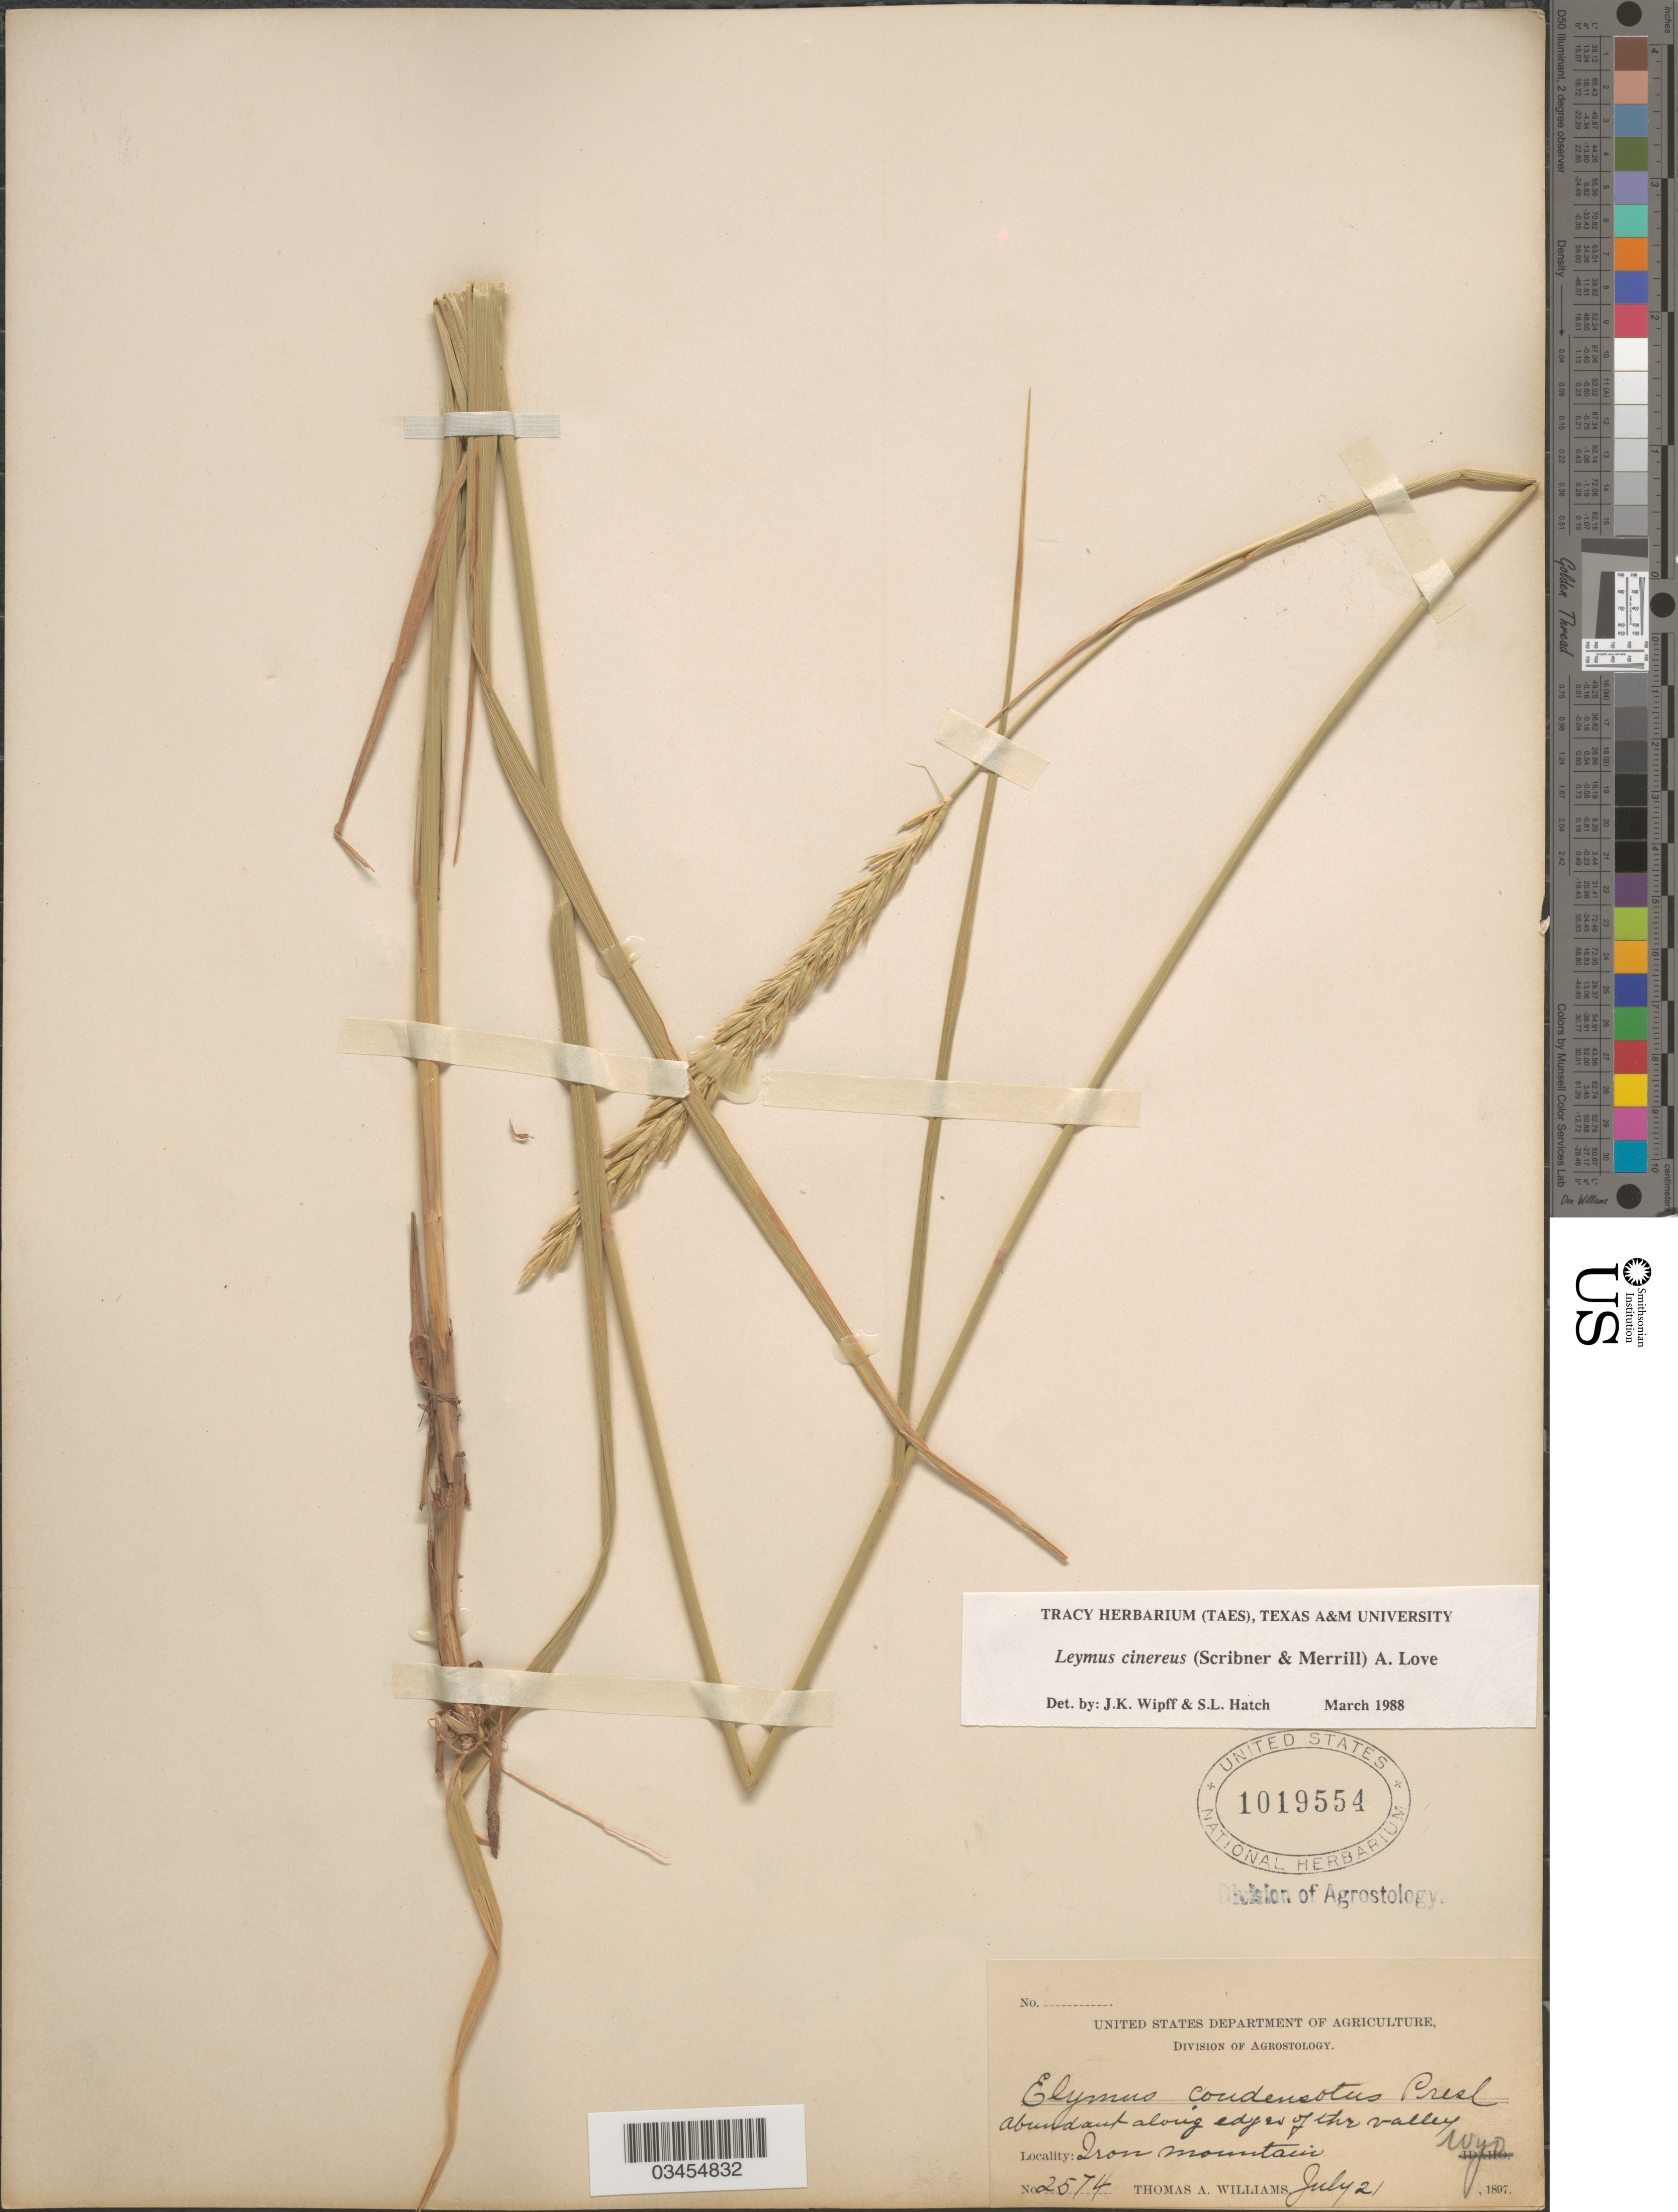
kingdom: Plantae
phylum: Tracheophyta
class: Liliopsida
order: Poales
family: Poaceae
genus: Leymus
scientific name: Leymus cinereus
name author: (Scribn. & Merr.) Á. Löve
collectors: T. A. Williams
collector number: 2574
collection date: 1897-07-21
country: United States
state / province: Wyoming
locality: Abundant along edges of the valley. Iron Mountain.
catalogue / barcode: US 1019554